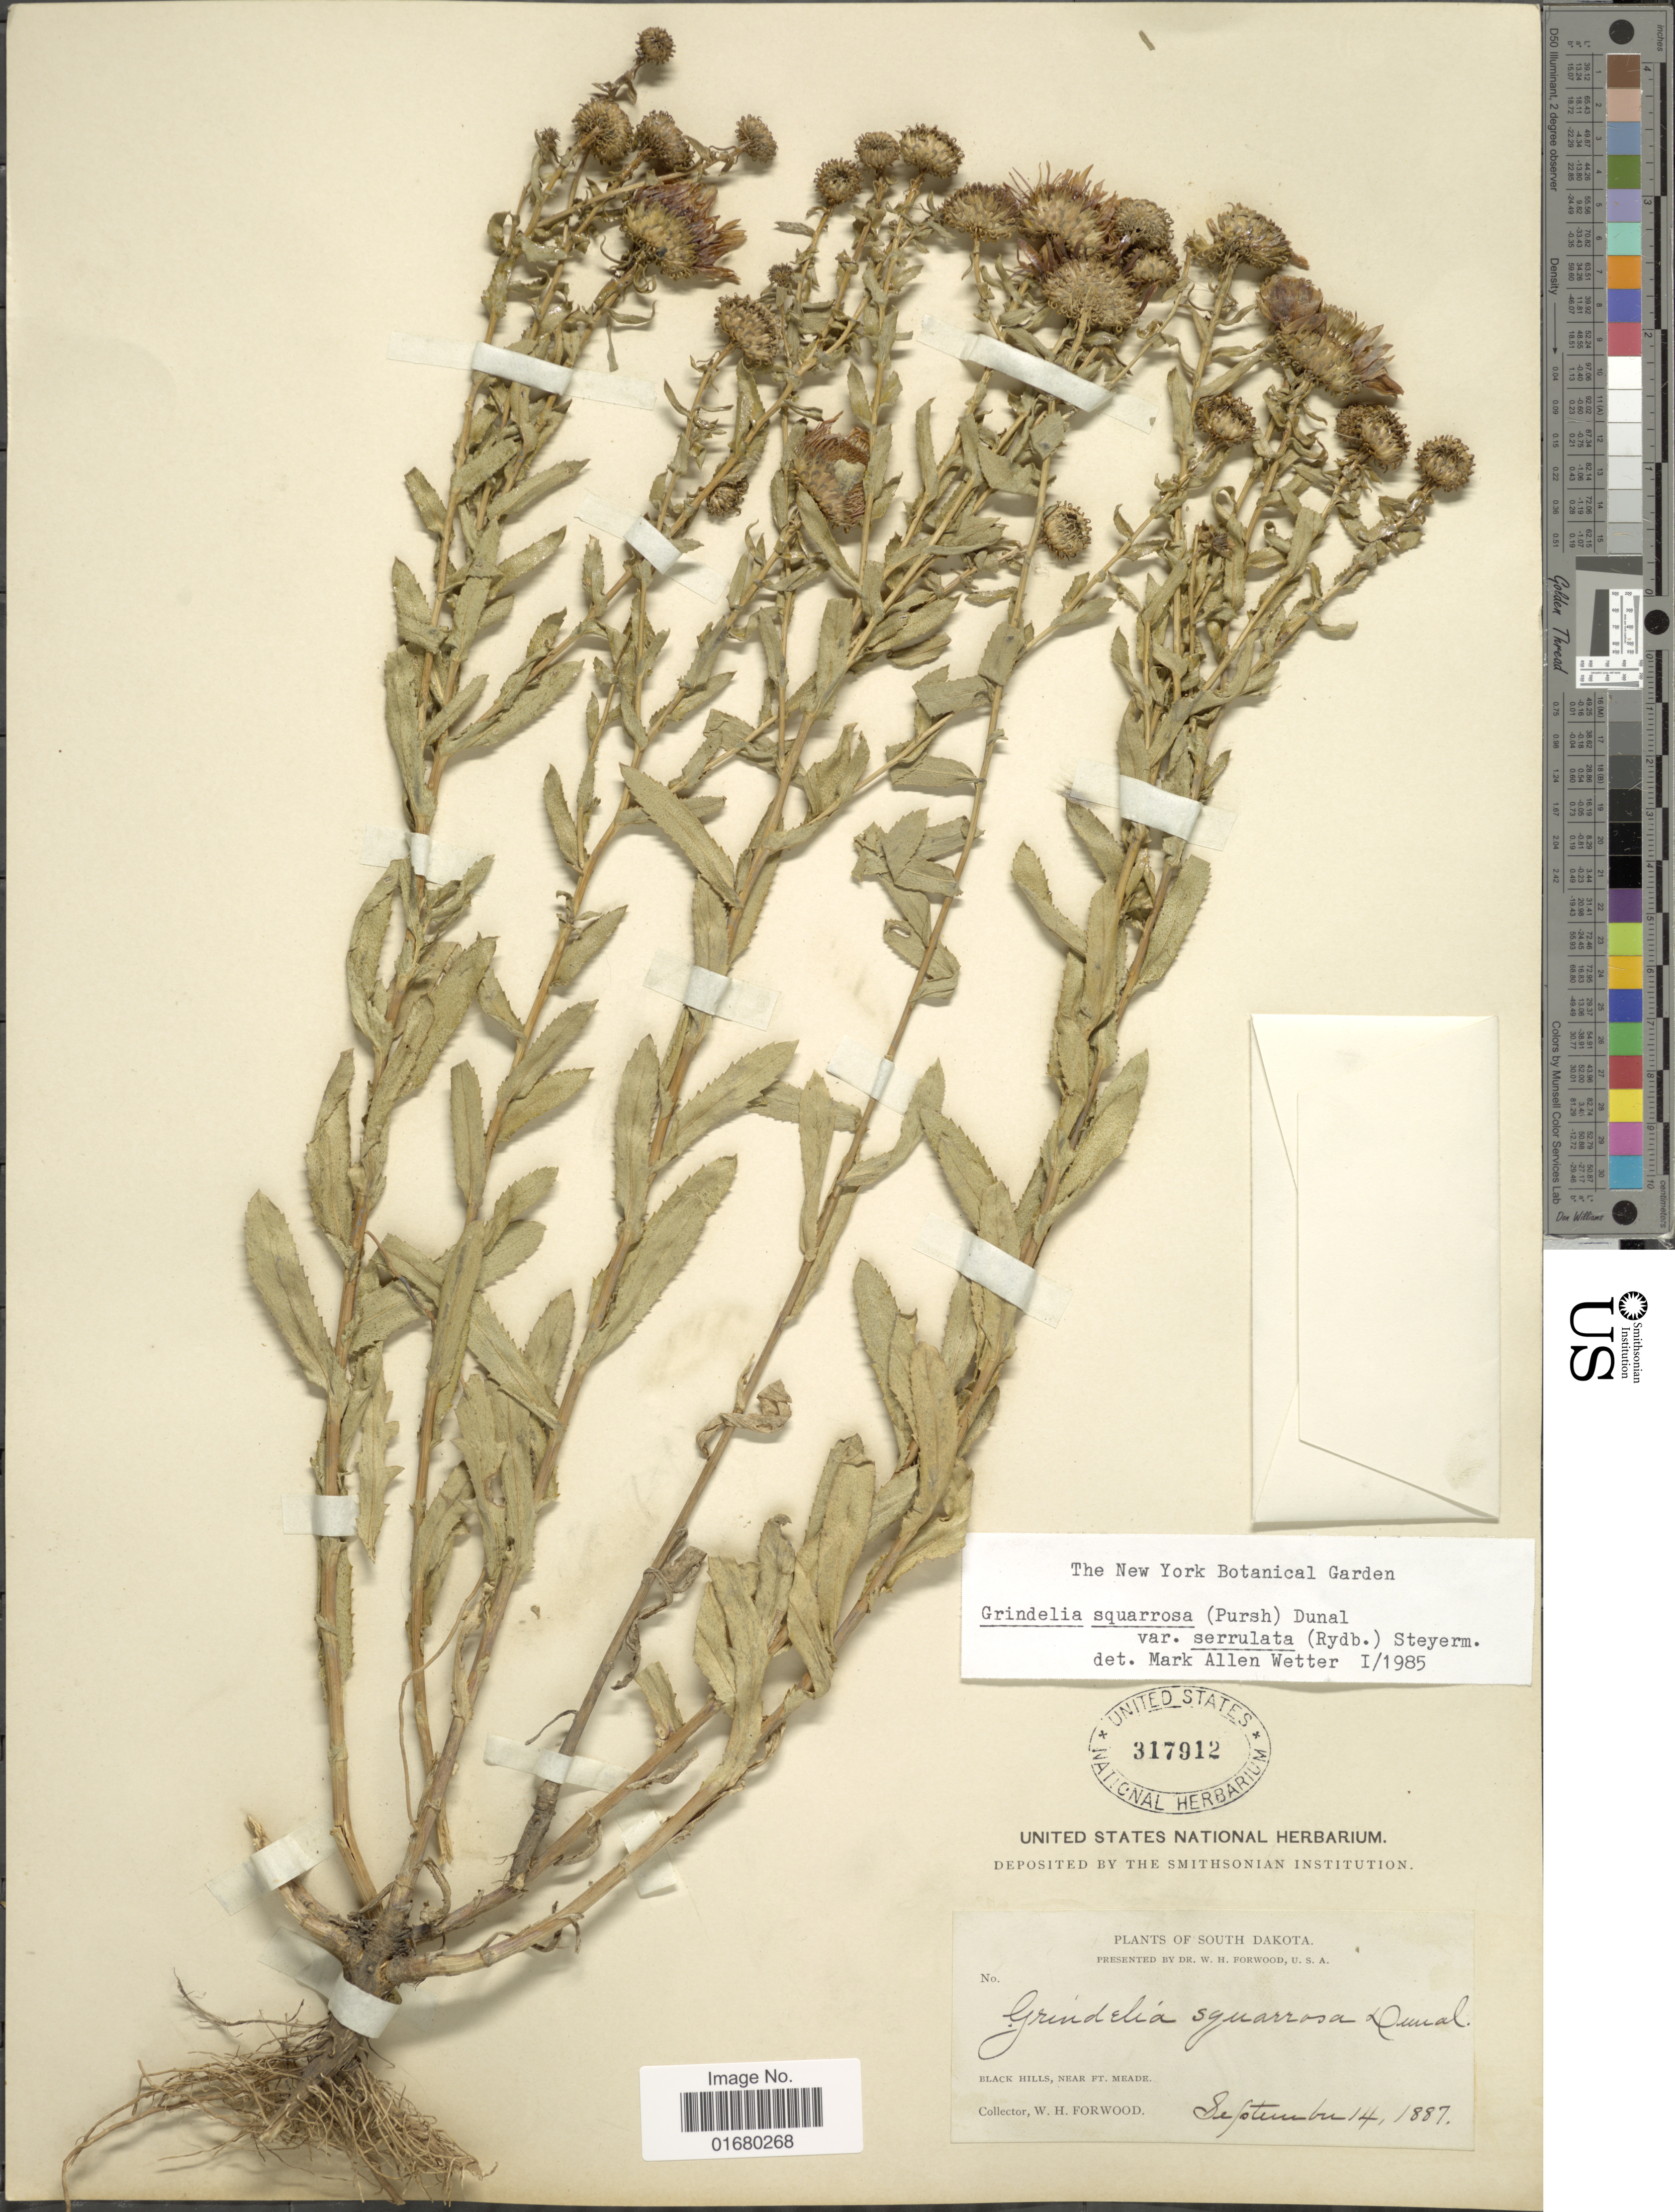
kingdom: Plantae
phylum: Tracheophyta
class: Magnoliopsida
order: Asterales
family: Asteraceae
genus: Grindelia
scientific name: Grindelia squarrosa var. serrulata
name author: (Rydb.) Steyerm.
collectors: W. Forwood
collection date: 1887-09-14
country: United States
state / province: South Dakota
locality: Black Hills, near Ft. Meade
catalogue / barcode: US 317912